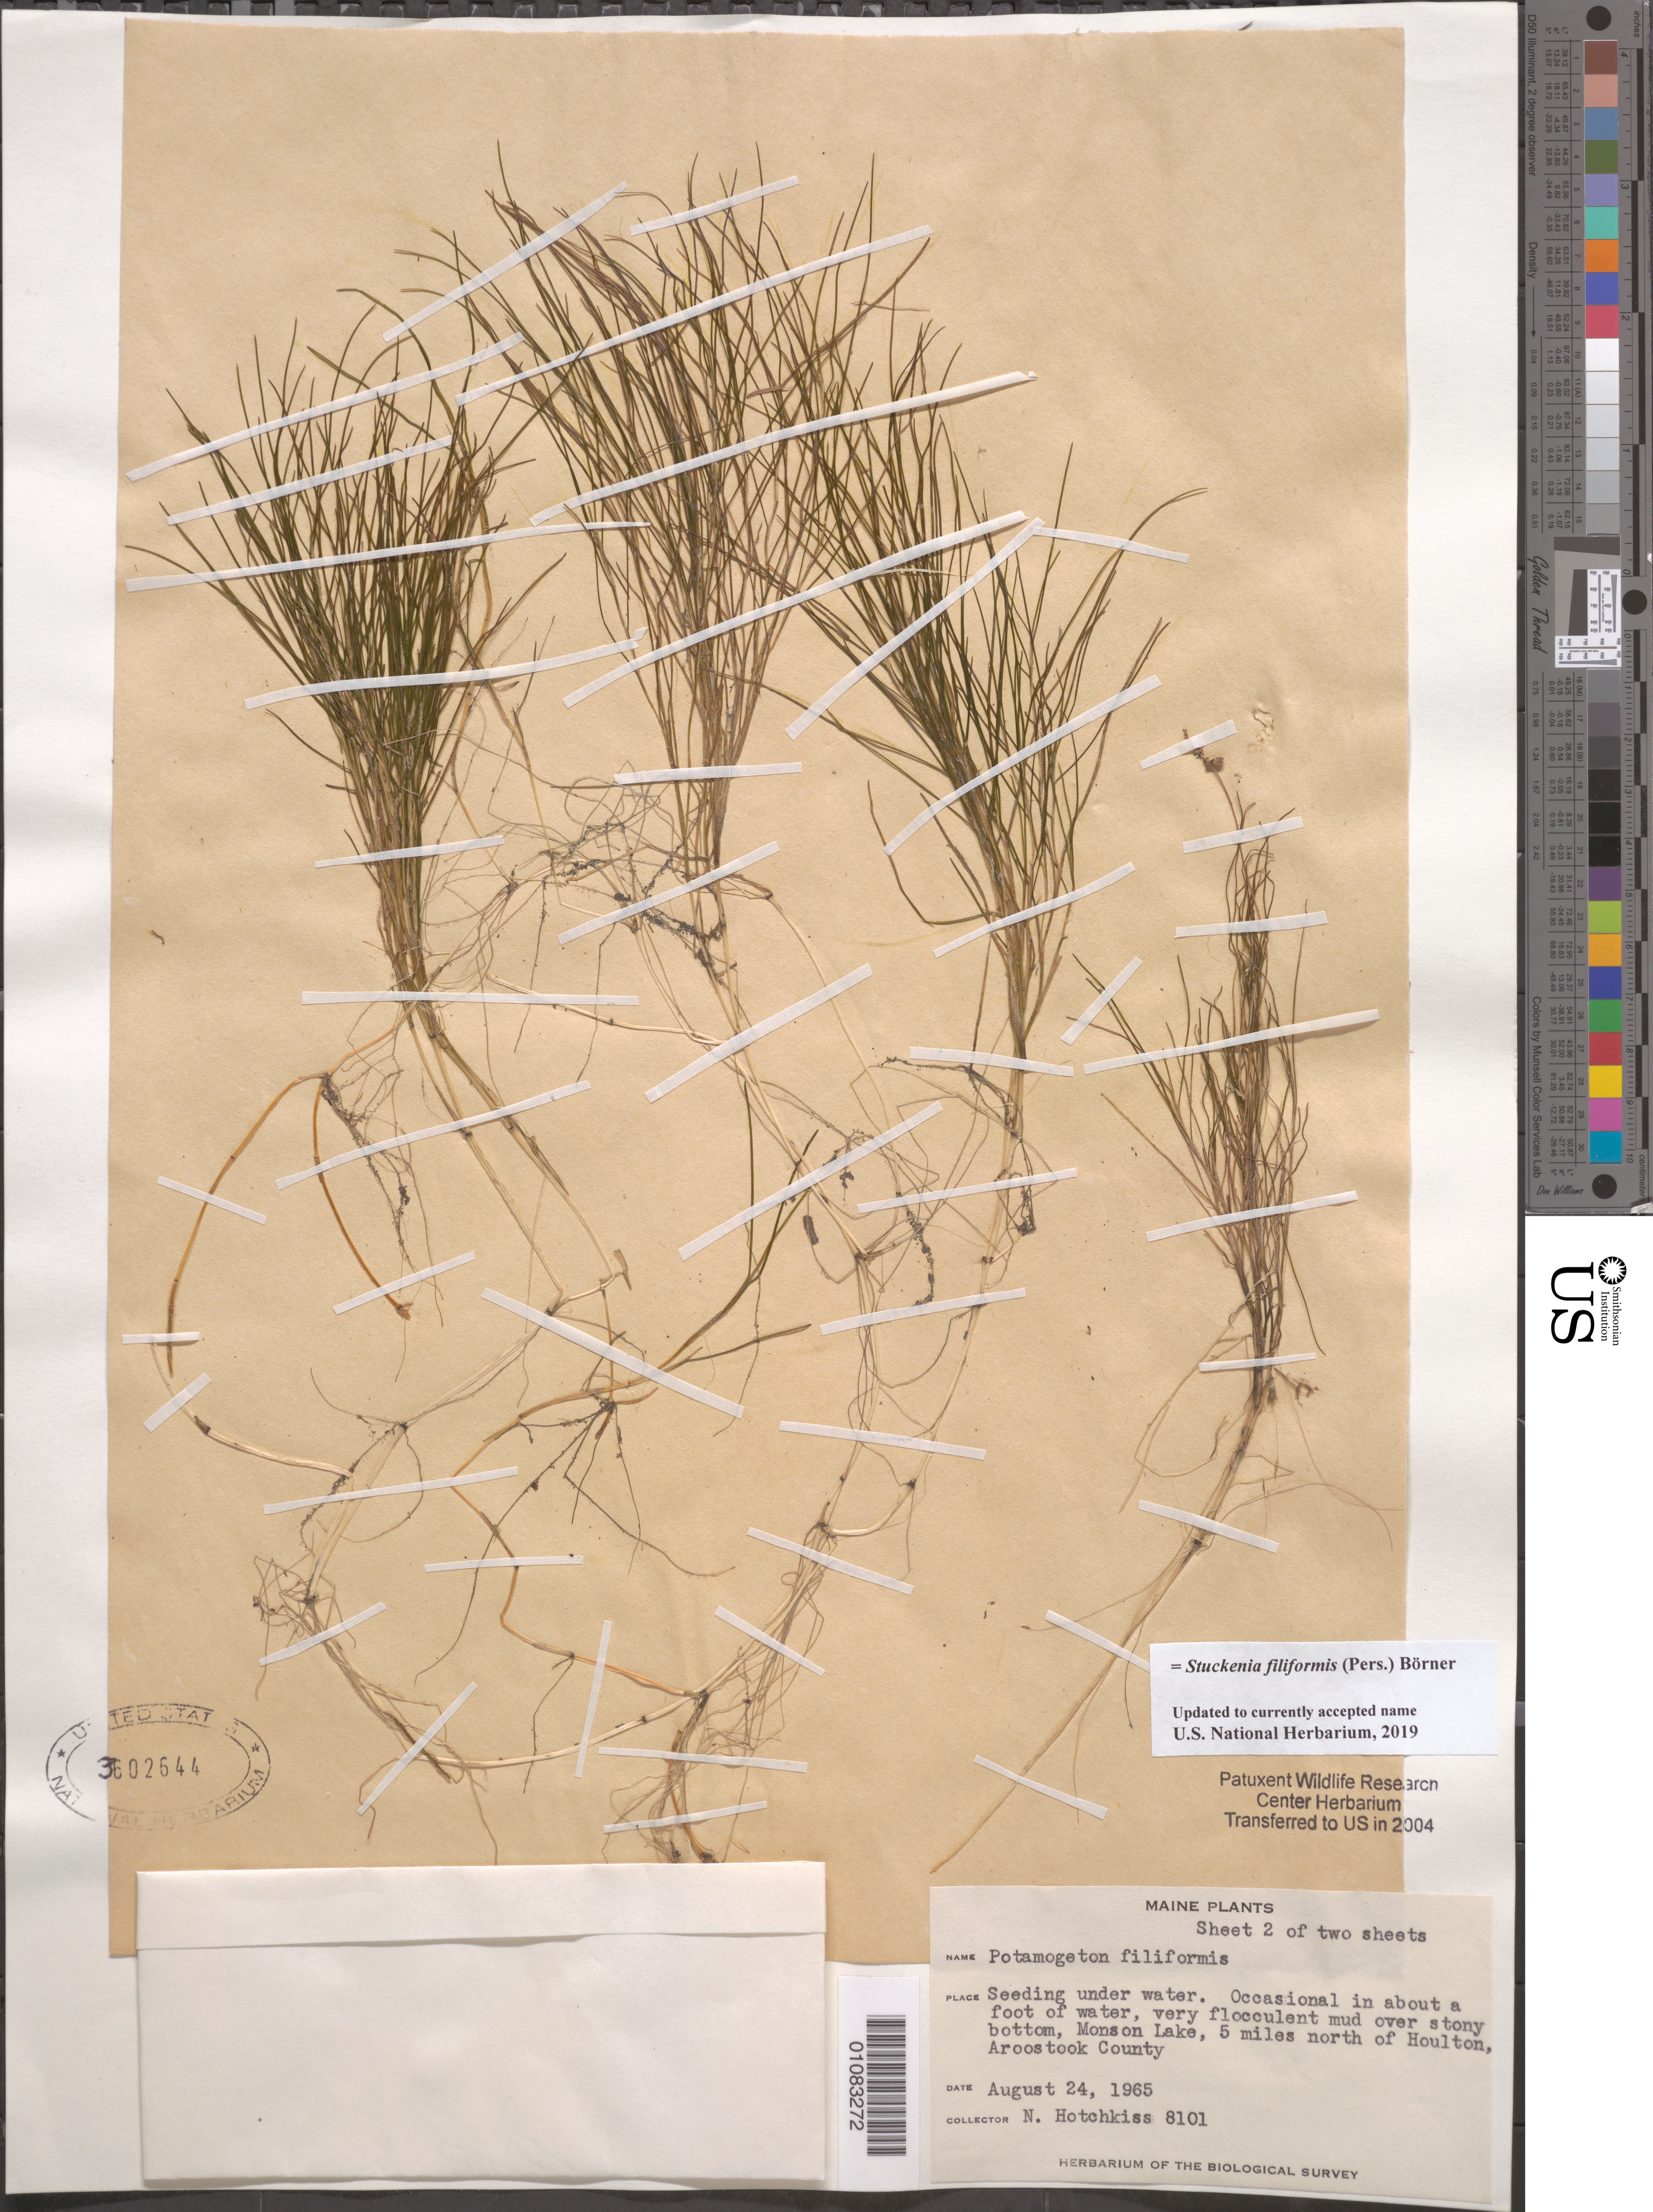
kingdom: Plantae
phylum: Tracheophyta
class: Liliopsida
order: Alismatales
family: Potamogetonaceae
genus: Stuckenia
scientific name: Stuckenia filiformis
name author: (Pers.) Börner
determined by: Strong, Mark T., (BOT), Smithsonian Institution - National Museum of Natural History (UNITED STATES)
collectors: N. Hotchkiss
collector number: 8101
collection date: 1965-08-24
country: United States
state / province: Maine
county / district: Aroostook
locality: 5 mi. N of Houlton, Monson Lake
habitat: Occasional in water, very flocculent mud over stony bottom.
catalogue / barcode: US 3602644